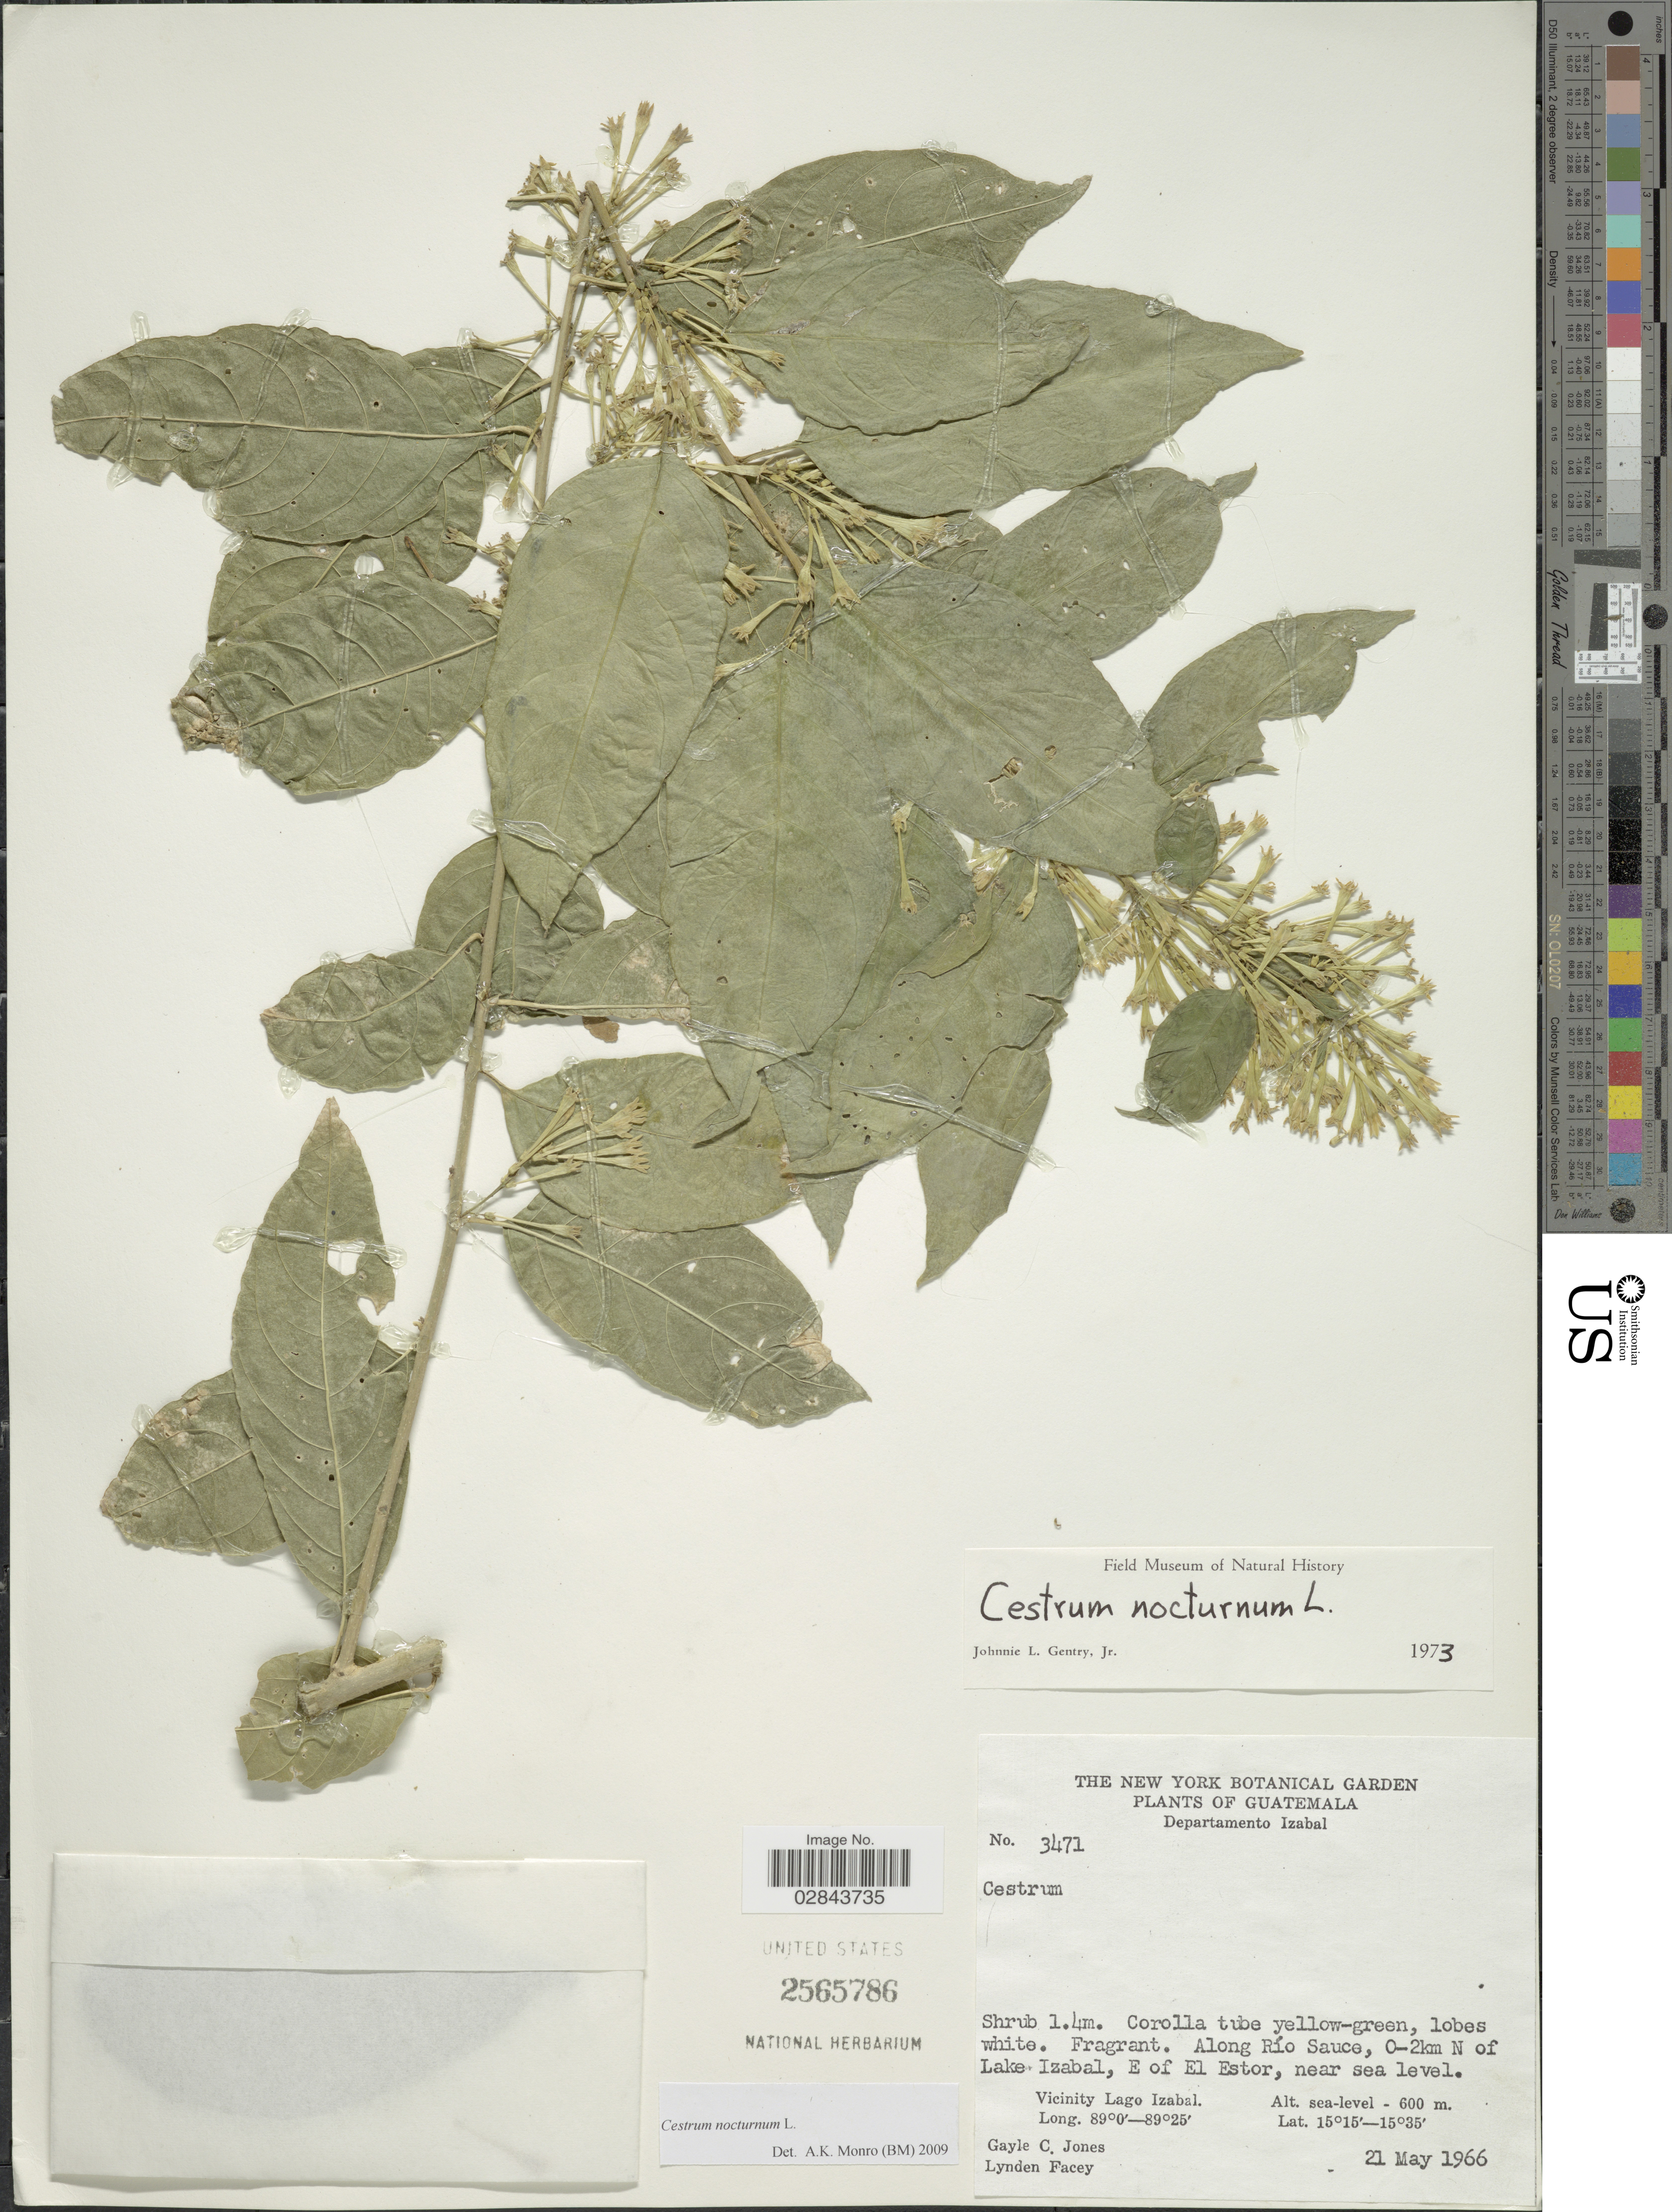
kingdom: Plantae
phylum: Tracheophyta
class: Magnoliopsida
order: Solanales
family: Solanaceae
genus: Cestrum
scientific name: Cestrum nocturnum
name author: L.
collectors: G. C. Jones & L. Facey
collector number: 3471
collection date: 1966-05-21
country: Guatemala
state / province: Izabal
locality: Departamento Izabal, Along Río Sauce, 0-2km N of Lake Izabal, E of El Estor, Vicinity of Lago Izabal.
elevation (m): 0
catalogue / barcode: US 2565786